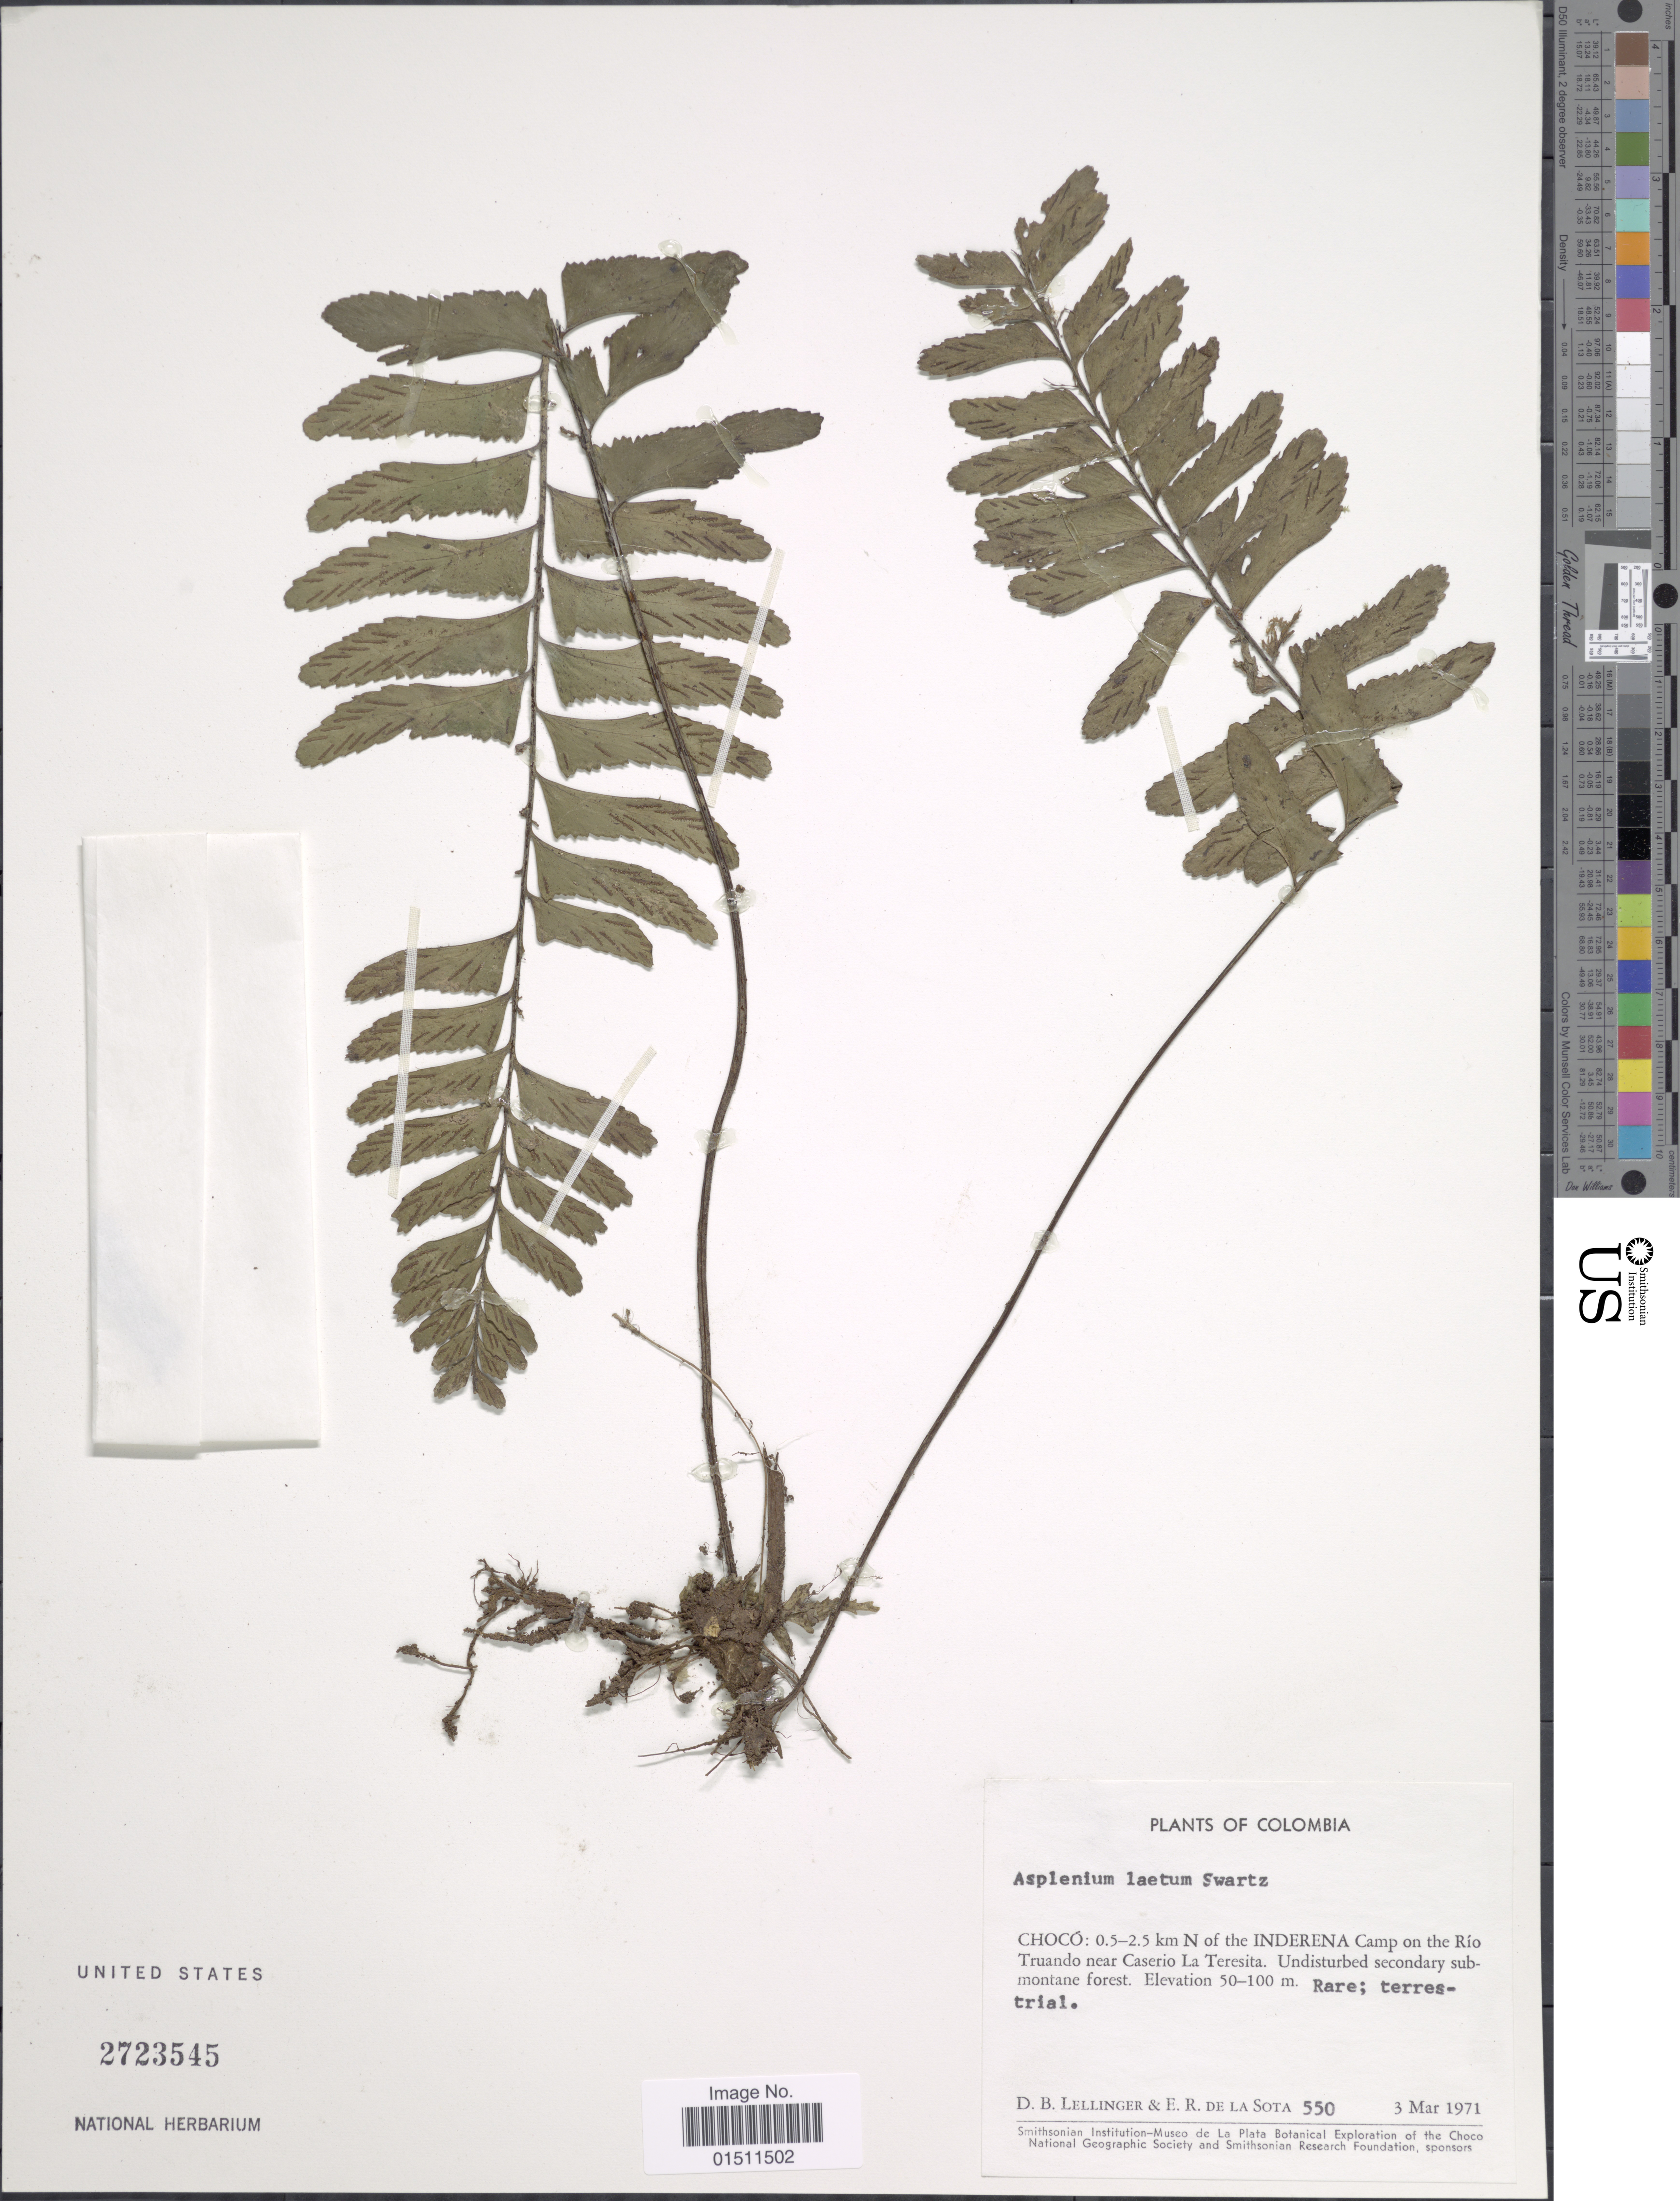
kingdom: Plantae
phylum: Tracheophyta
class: Polypodiopsida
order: Polypodiales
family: Aspleniaceae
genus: Asplenium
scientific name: Asplenium laetum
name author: Sw.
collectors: D. B. Lellinger & E. R. de la Sota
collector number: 550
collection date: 1971-03-03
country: Colombia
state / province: Chocó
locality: Choco: 0.5-2.5 km N of the Inderena Camp on the Rio Traundo near Caserio La Teresita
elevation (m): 50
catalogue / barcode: US 2723545